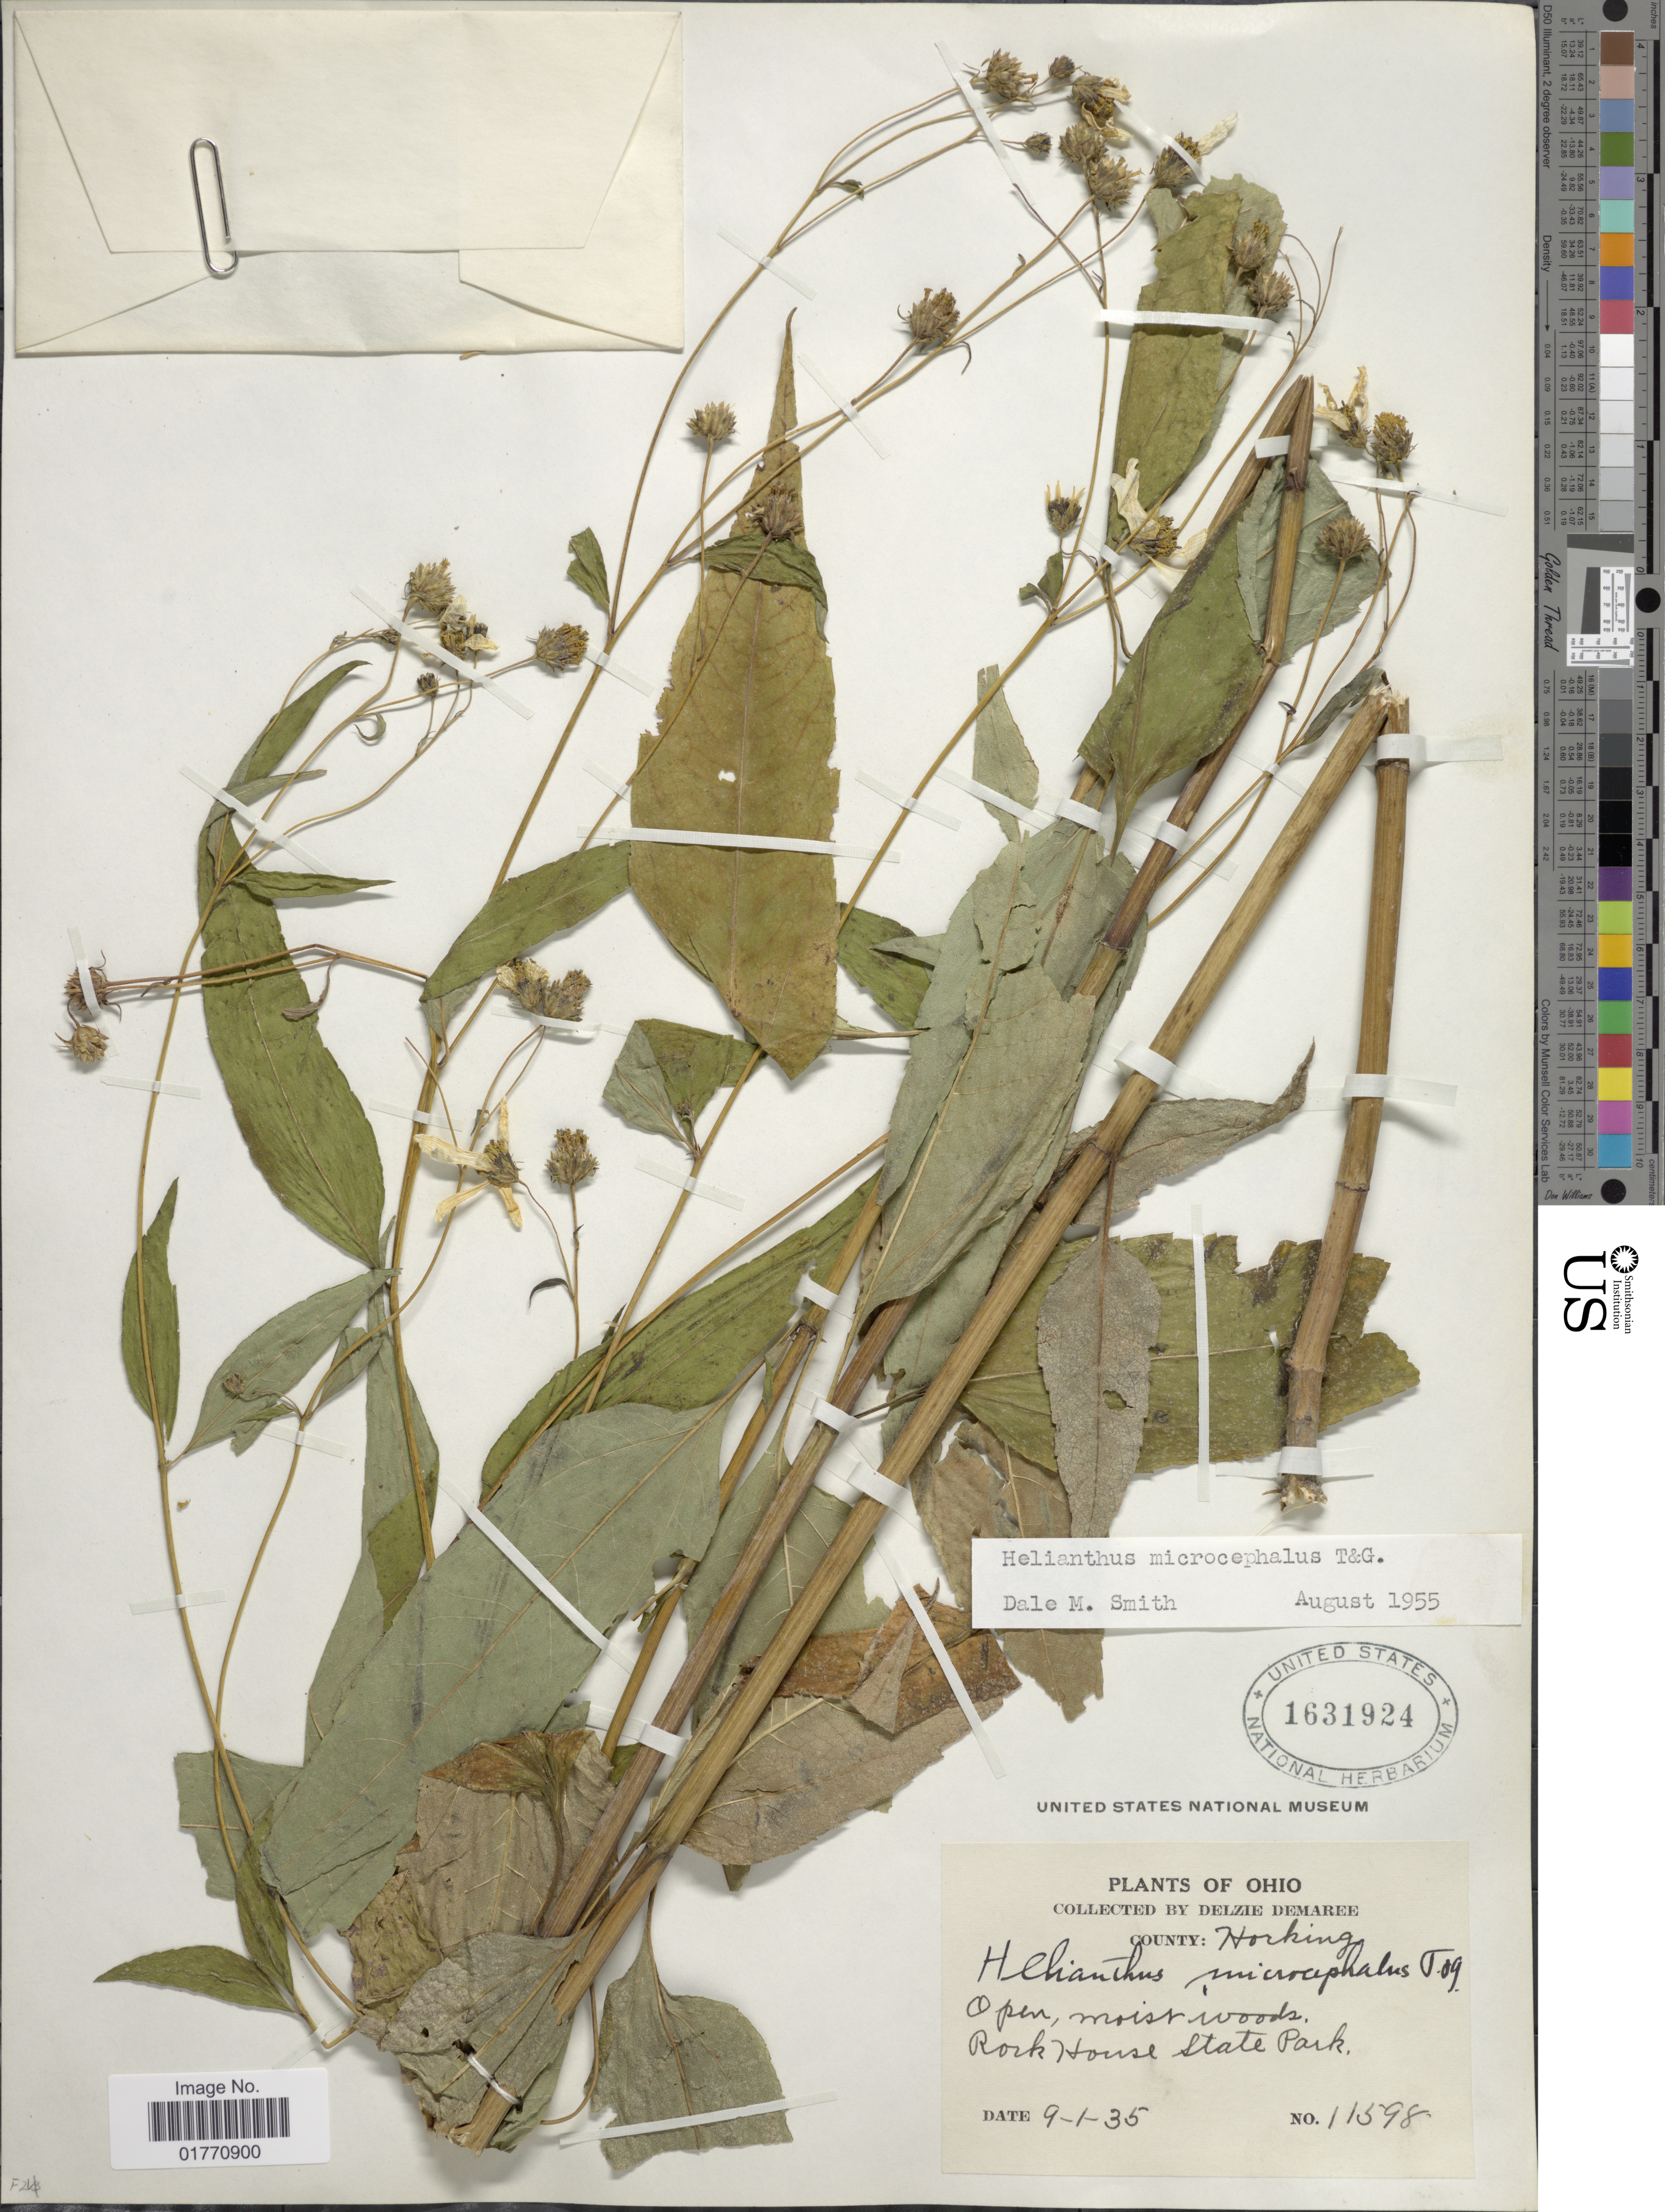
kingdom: Plantae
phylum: Tracheophyta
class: Magnoliopsida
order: Asterales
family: Asteraceae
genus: Helianthus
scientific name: Helianthus microcephalus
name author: Torr. & A. Gray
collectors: D. Demaree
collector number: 11598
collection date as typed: Transcribed d/m/y: 1/9/35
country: United States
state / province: Ohio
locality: County: Horkins, open, moist woods, Rock House State Park.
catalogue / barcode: US 1631924